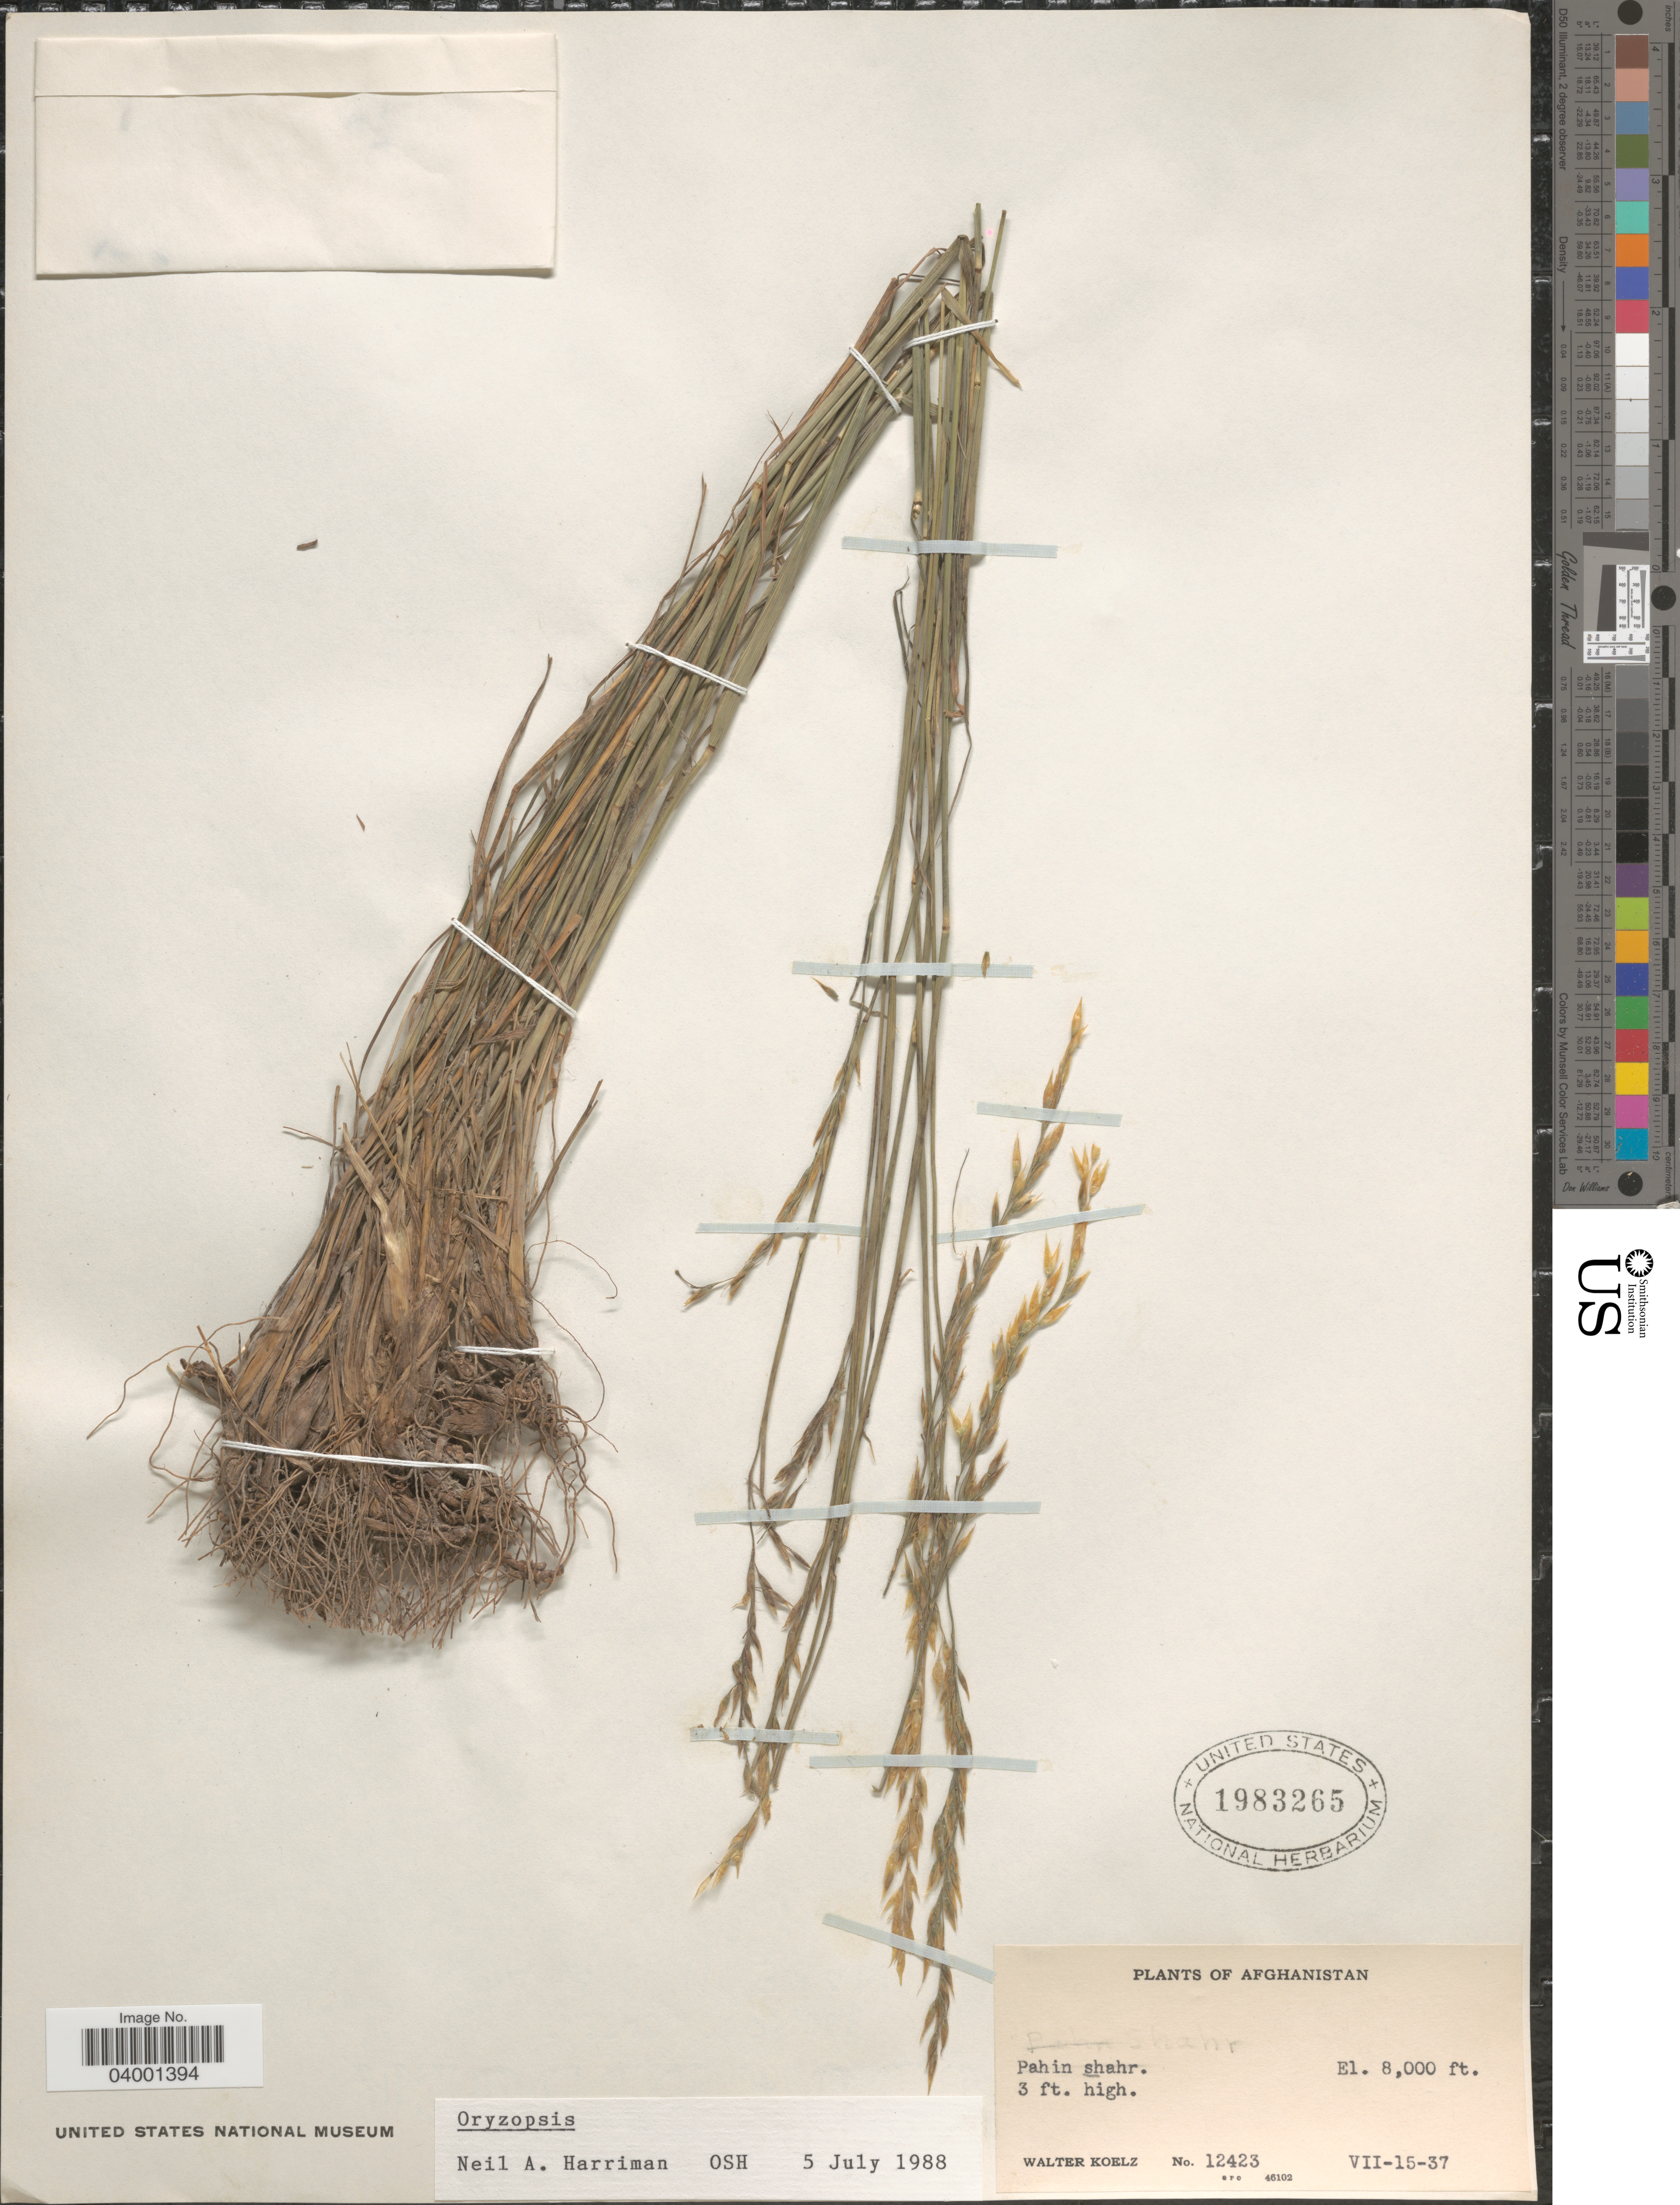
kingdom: Plantae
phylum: Tracheophyta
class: Liliopsida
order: Poales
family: Poaceae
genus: Piptatherum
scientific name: Piptatherum sp.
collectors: W. N. Koelz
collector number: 12423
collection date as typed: Transcribed d/m/y: 15/7/37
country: Afghanistan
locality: Pahin shahr.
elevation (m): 2438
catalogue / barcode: US 1983265